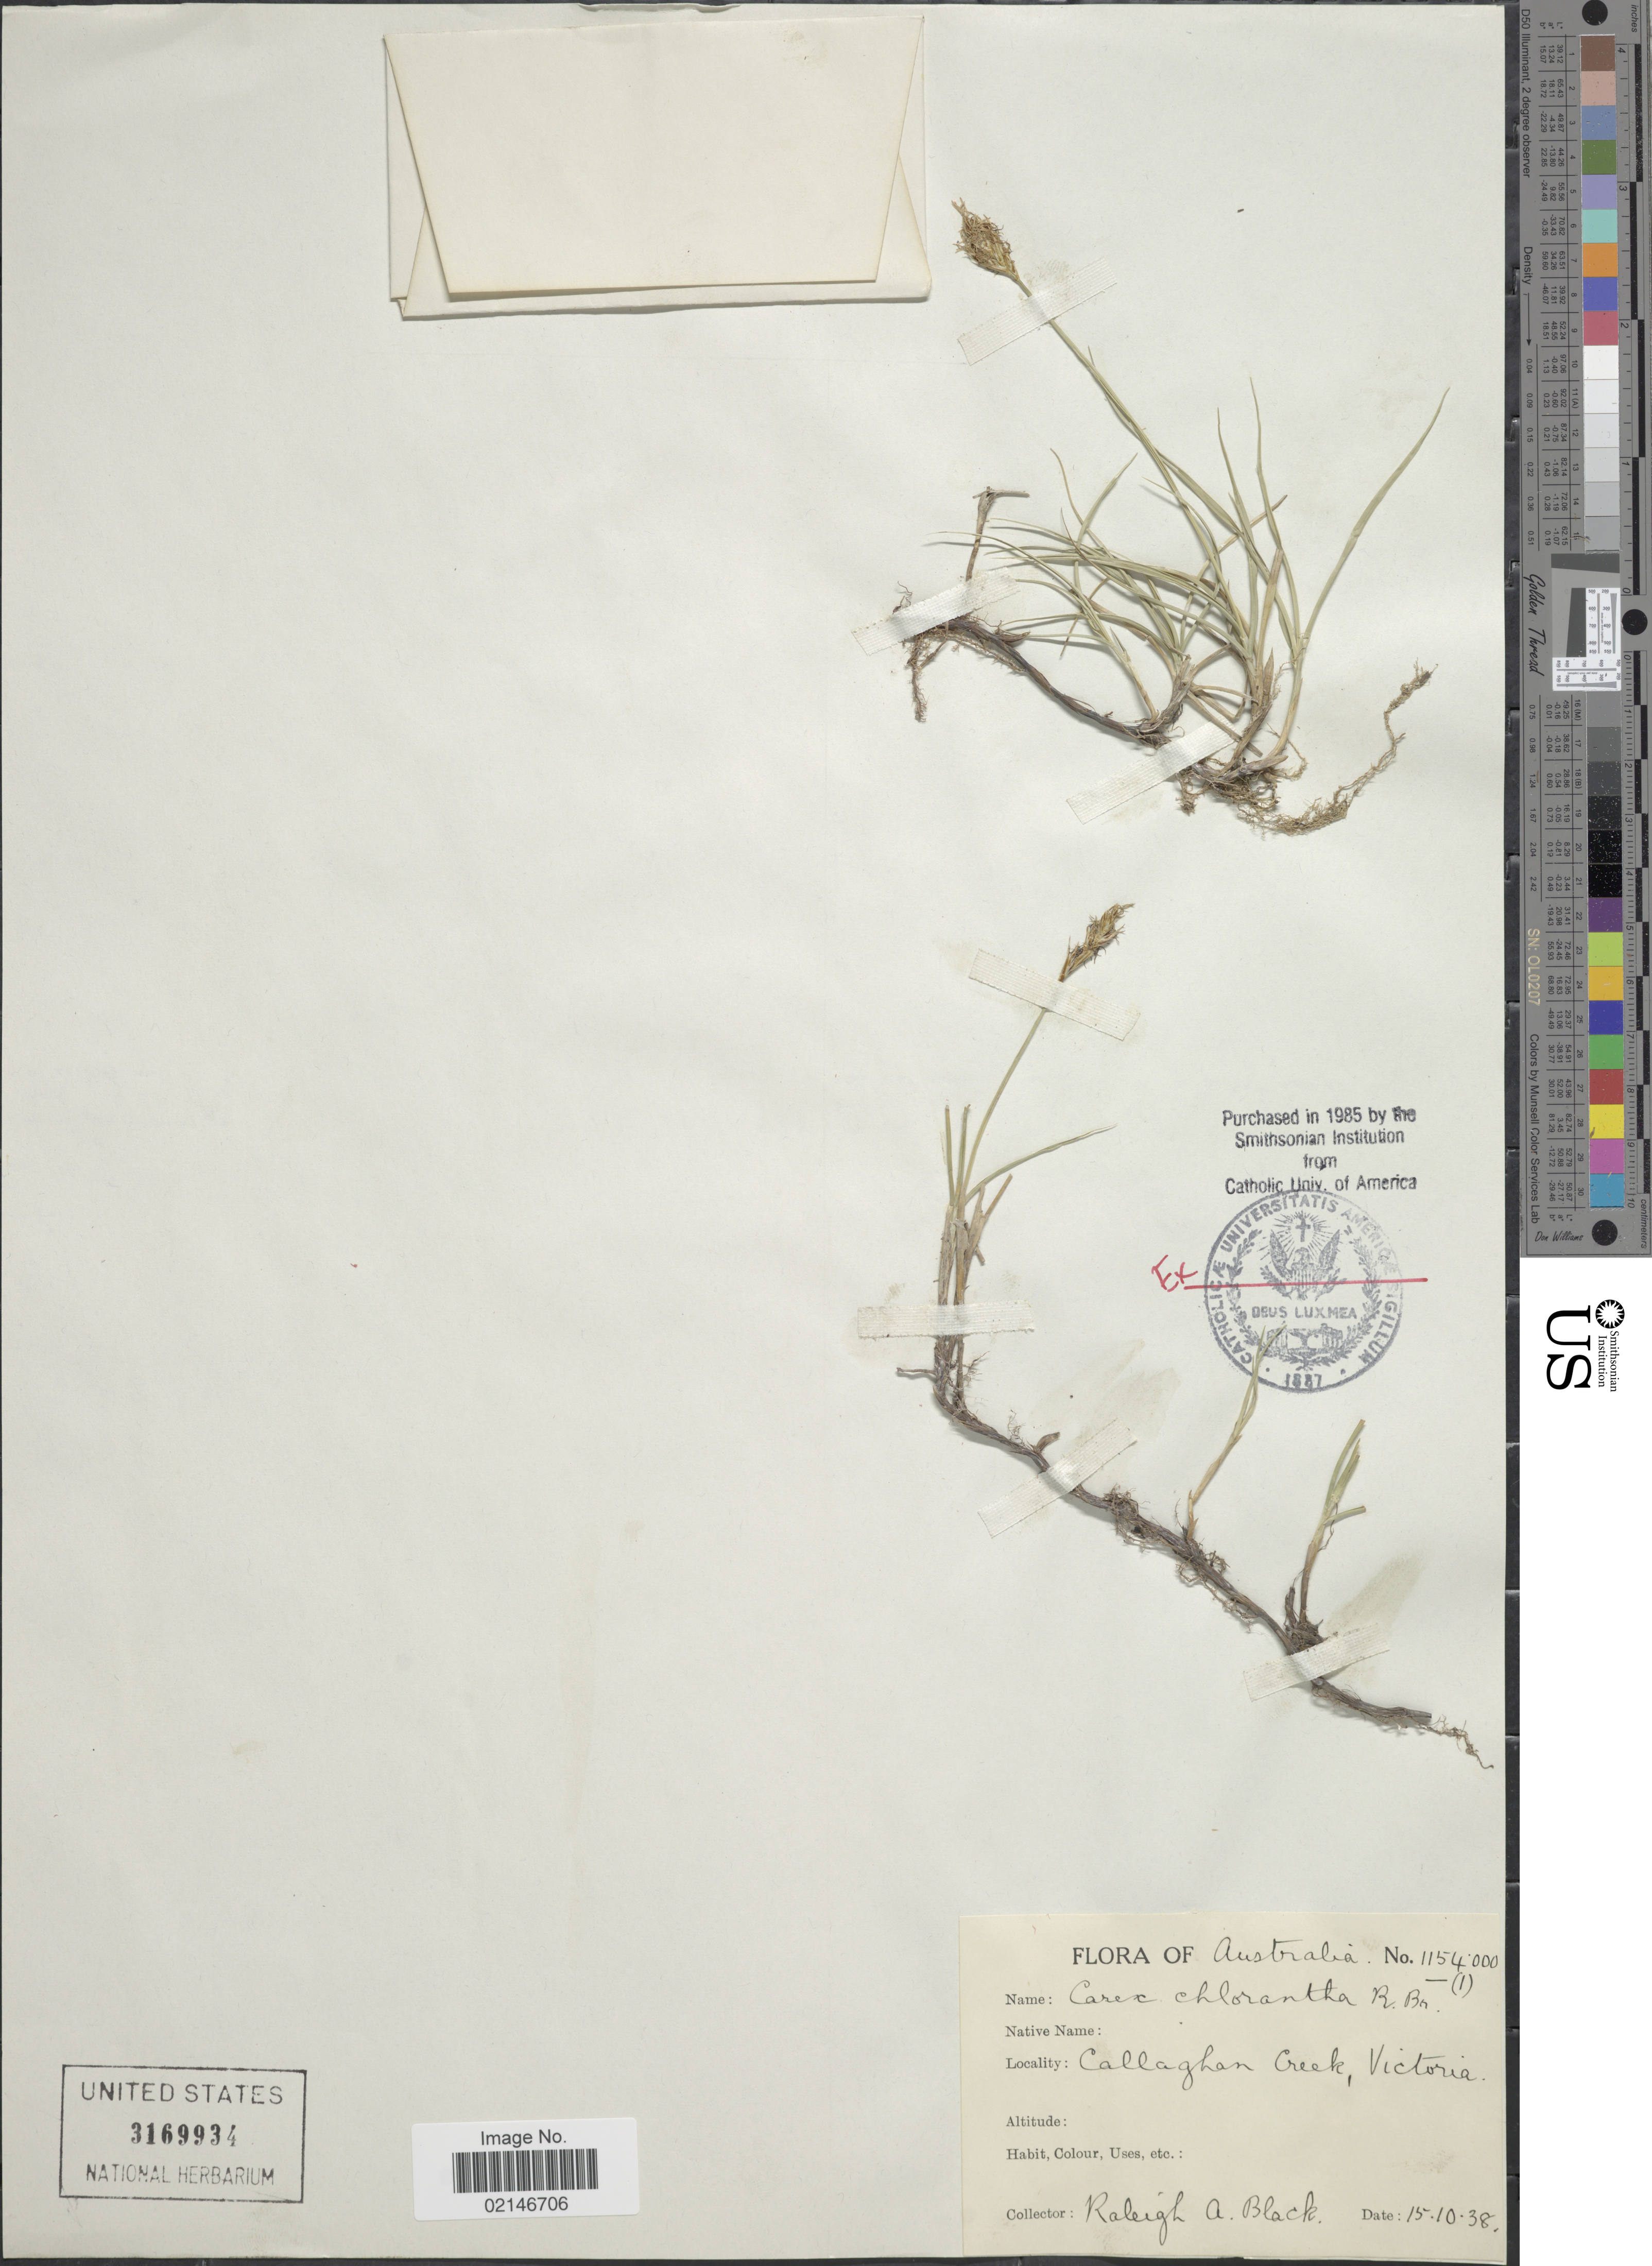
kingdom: Plantae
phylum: Tracheophyta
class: Liliopsida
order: Poales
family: Cyperaceae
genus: Carex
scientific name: Carex chlorantha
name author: R. Br.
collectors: R. A. Black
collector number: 1154000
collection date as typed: Transcribed d/m/y: 15/10/38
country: Australia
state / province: Victoria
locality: Callaghan Creek, Victoria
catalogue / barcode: US 3169934